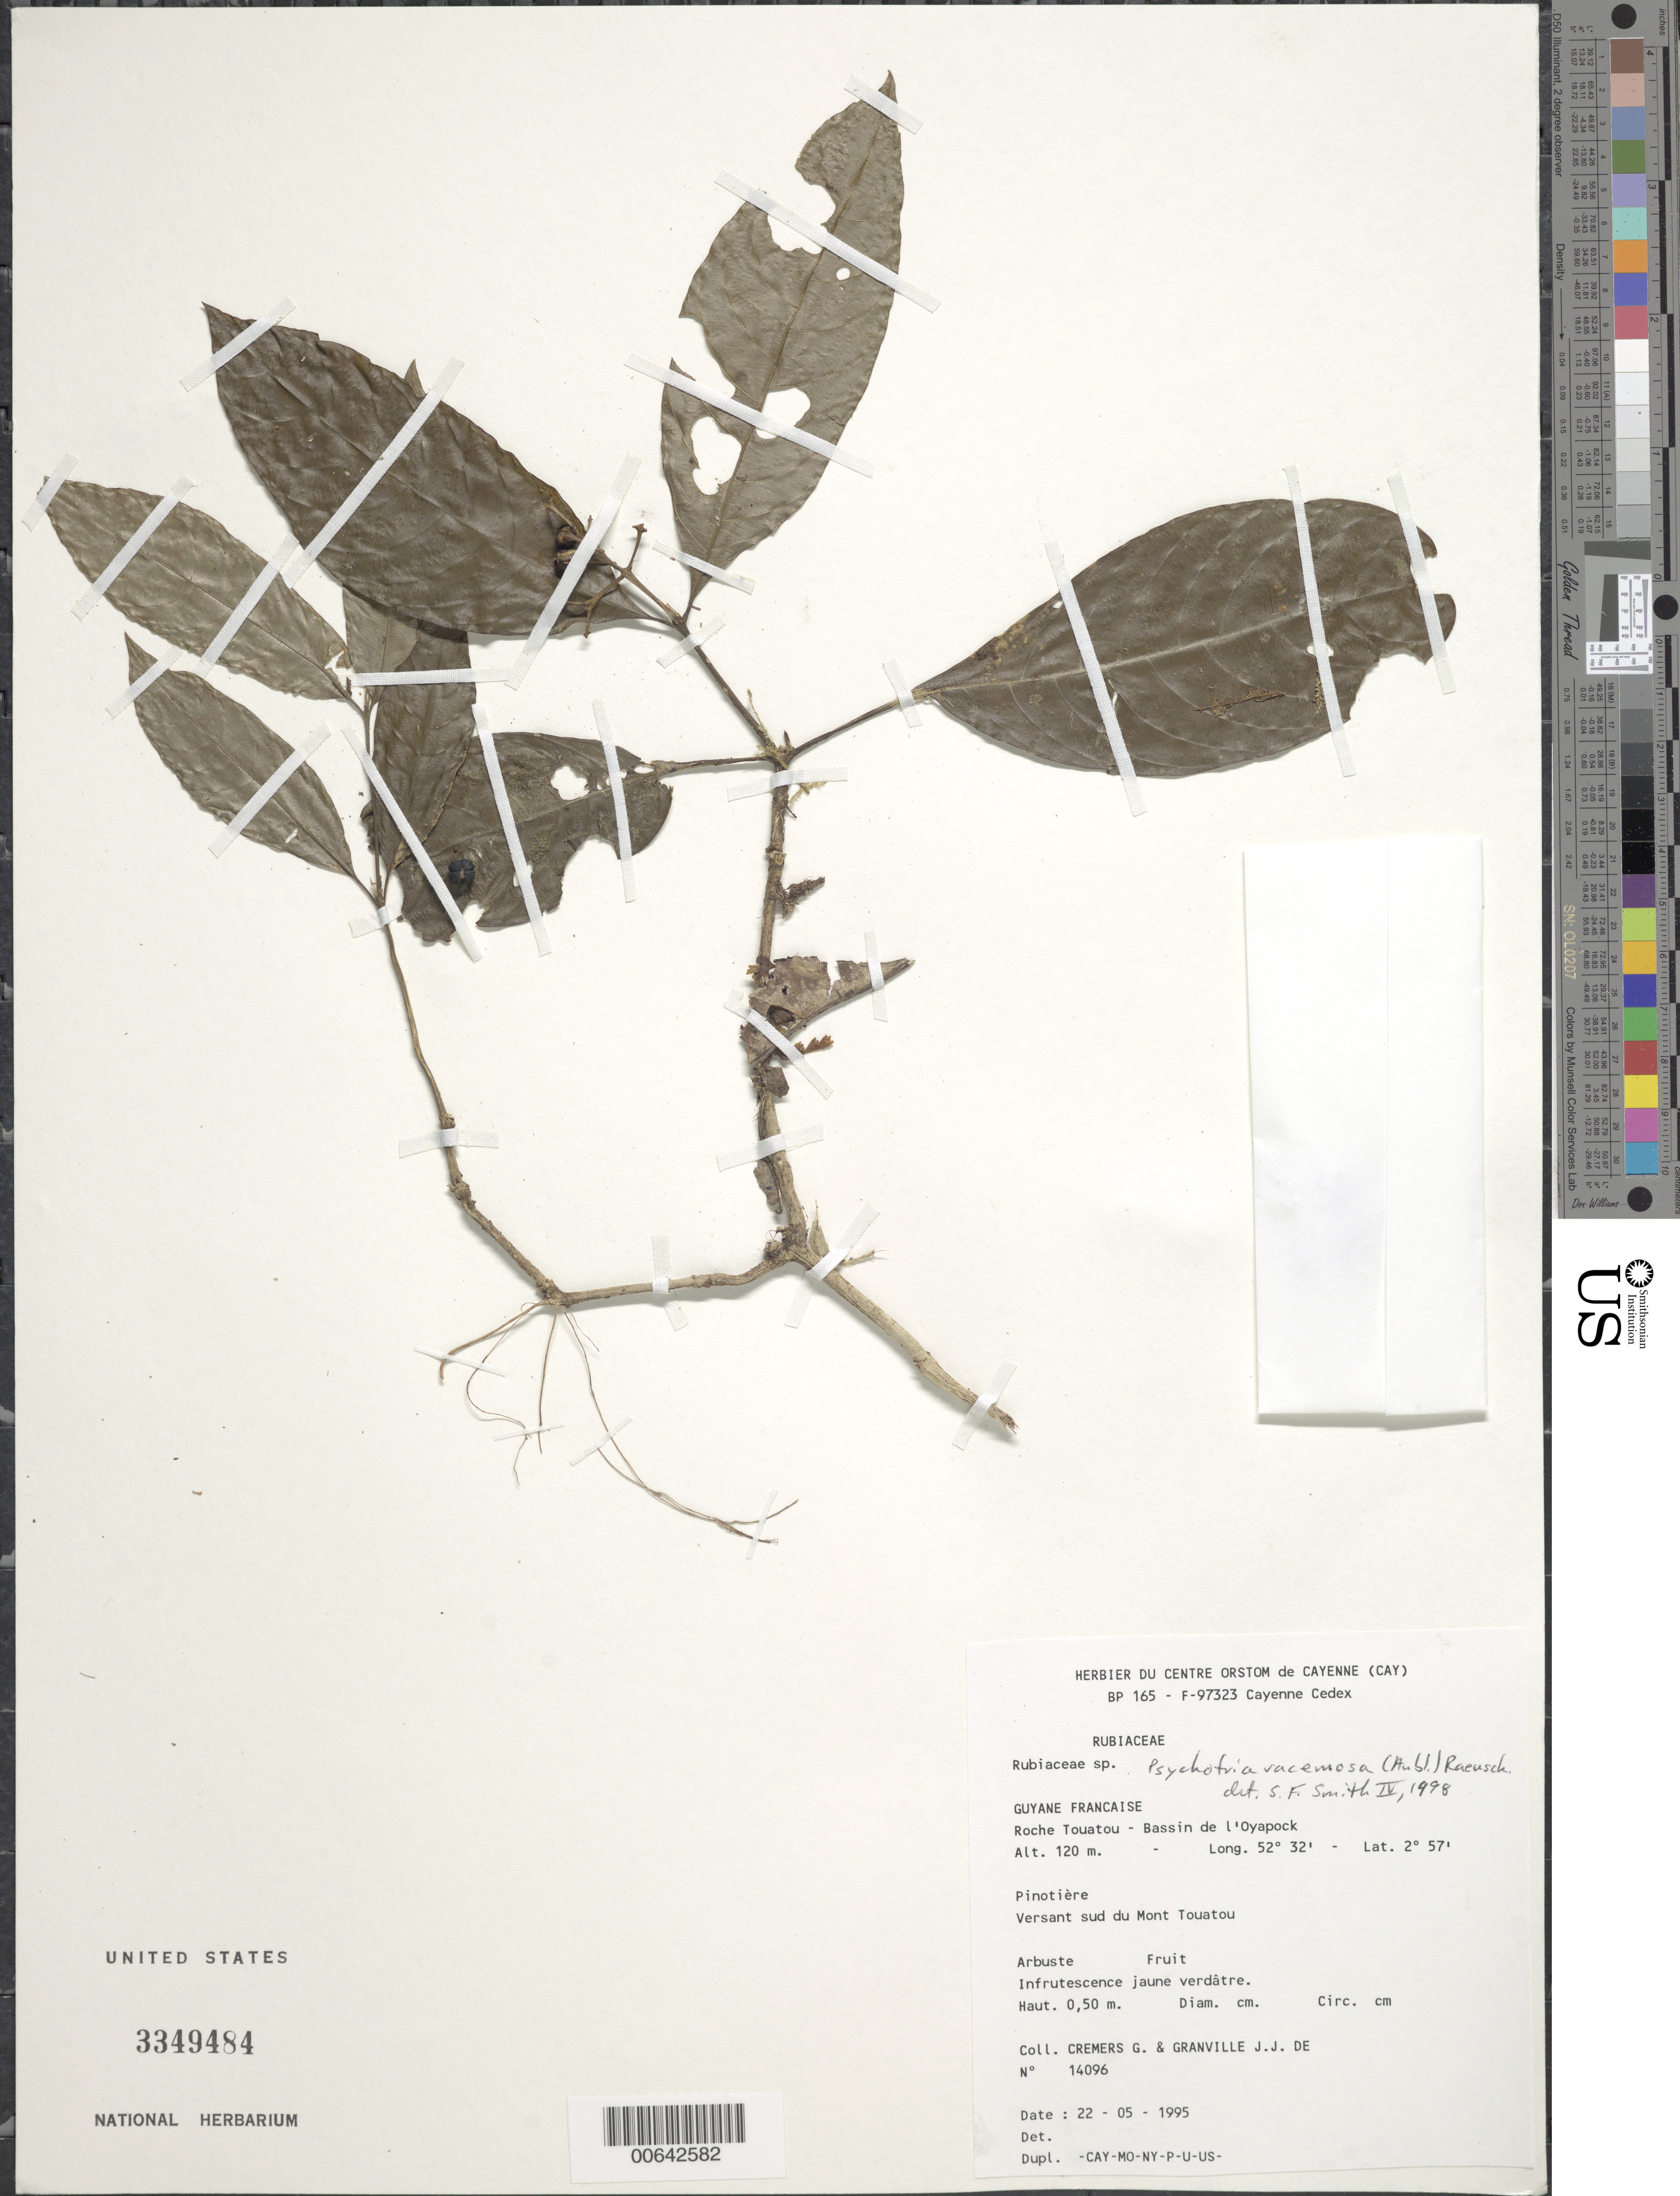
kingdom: Plantae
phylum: Tracheophyta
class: Magnoliopsida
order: Gentianales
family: Rubiaceae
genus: Palicourea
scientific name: Palicourea racemosa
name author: (Aubl.) Borhidi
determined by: Kirkbride, J. H., Jr.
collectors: G. Cremers & J.-J. de Granville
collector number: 14096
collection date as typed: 22-May-95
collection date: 1995-05-22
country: French Guiana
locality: Roche Touatou, Bassin de l'Oyapock, versant sud du Mont Touatou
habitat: Pinotiere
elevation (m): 120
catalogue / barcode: US 3349484